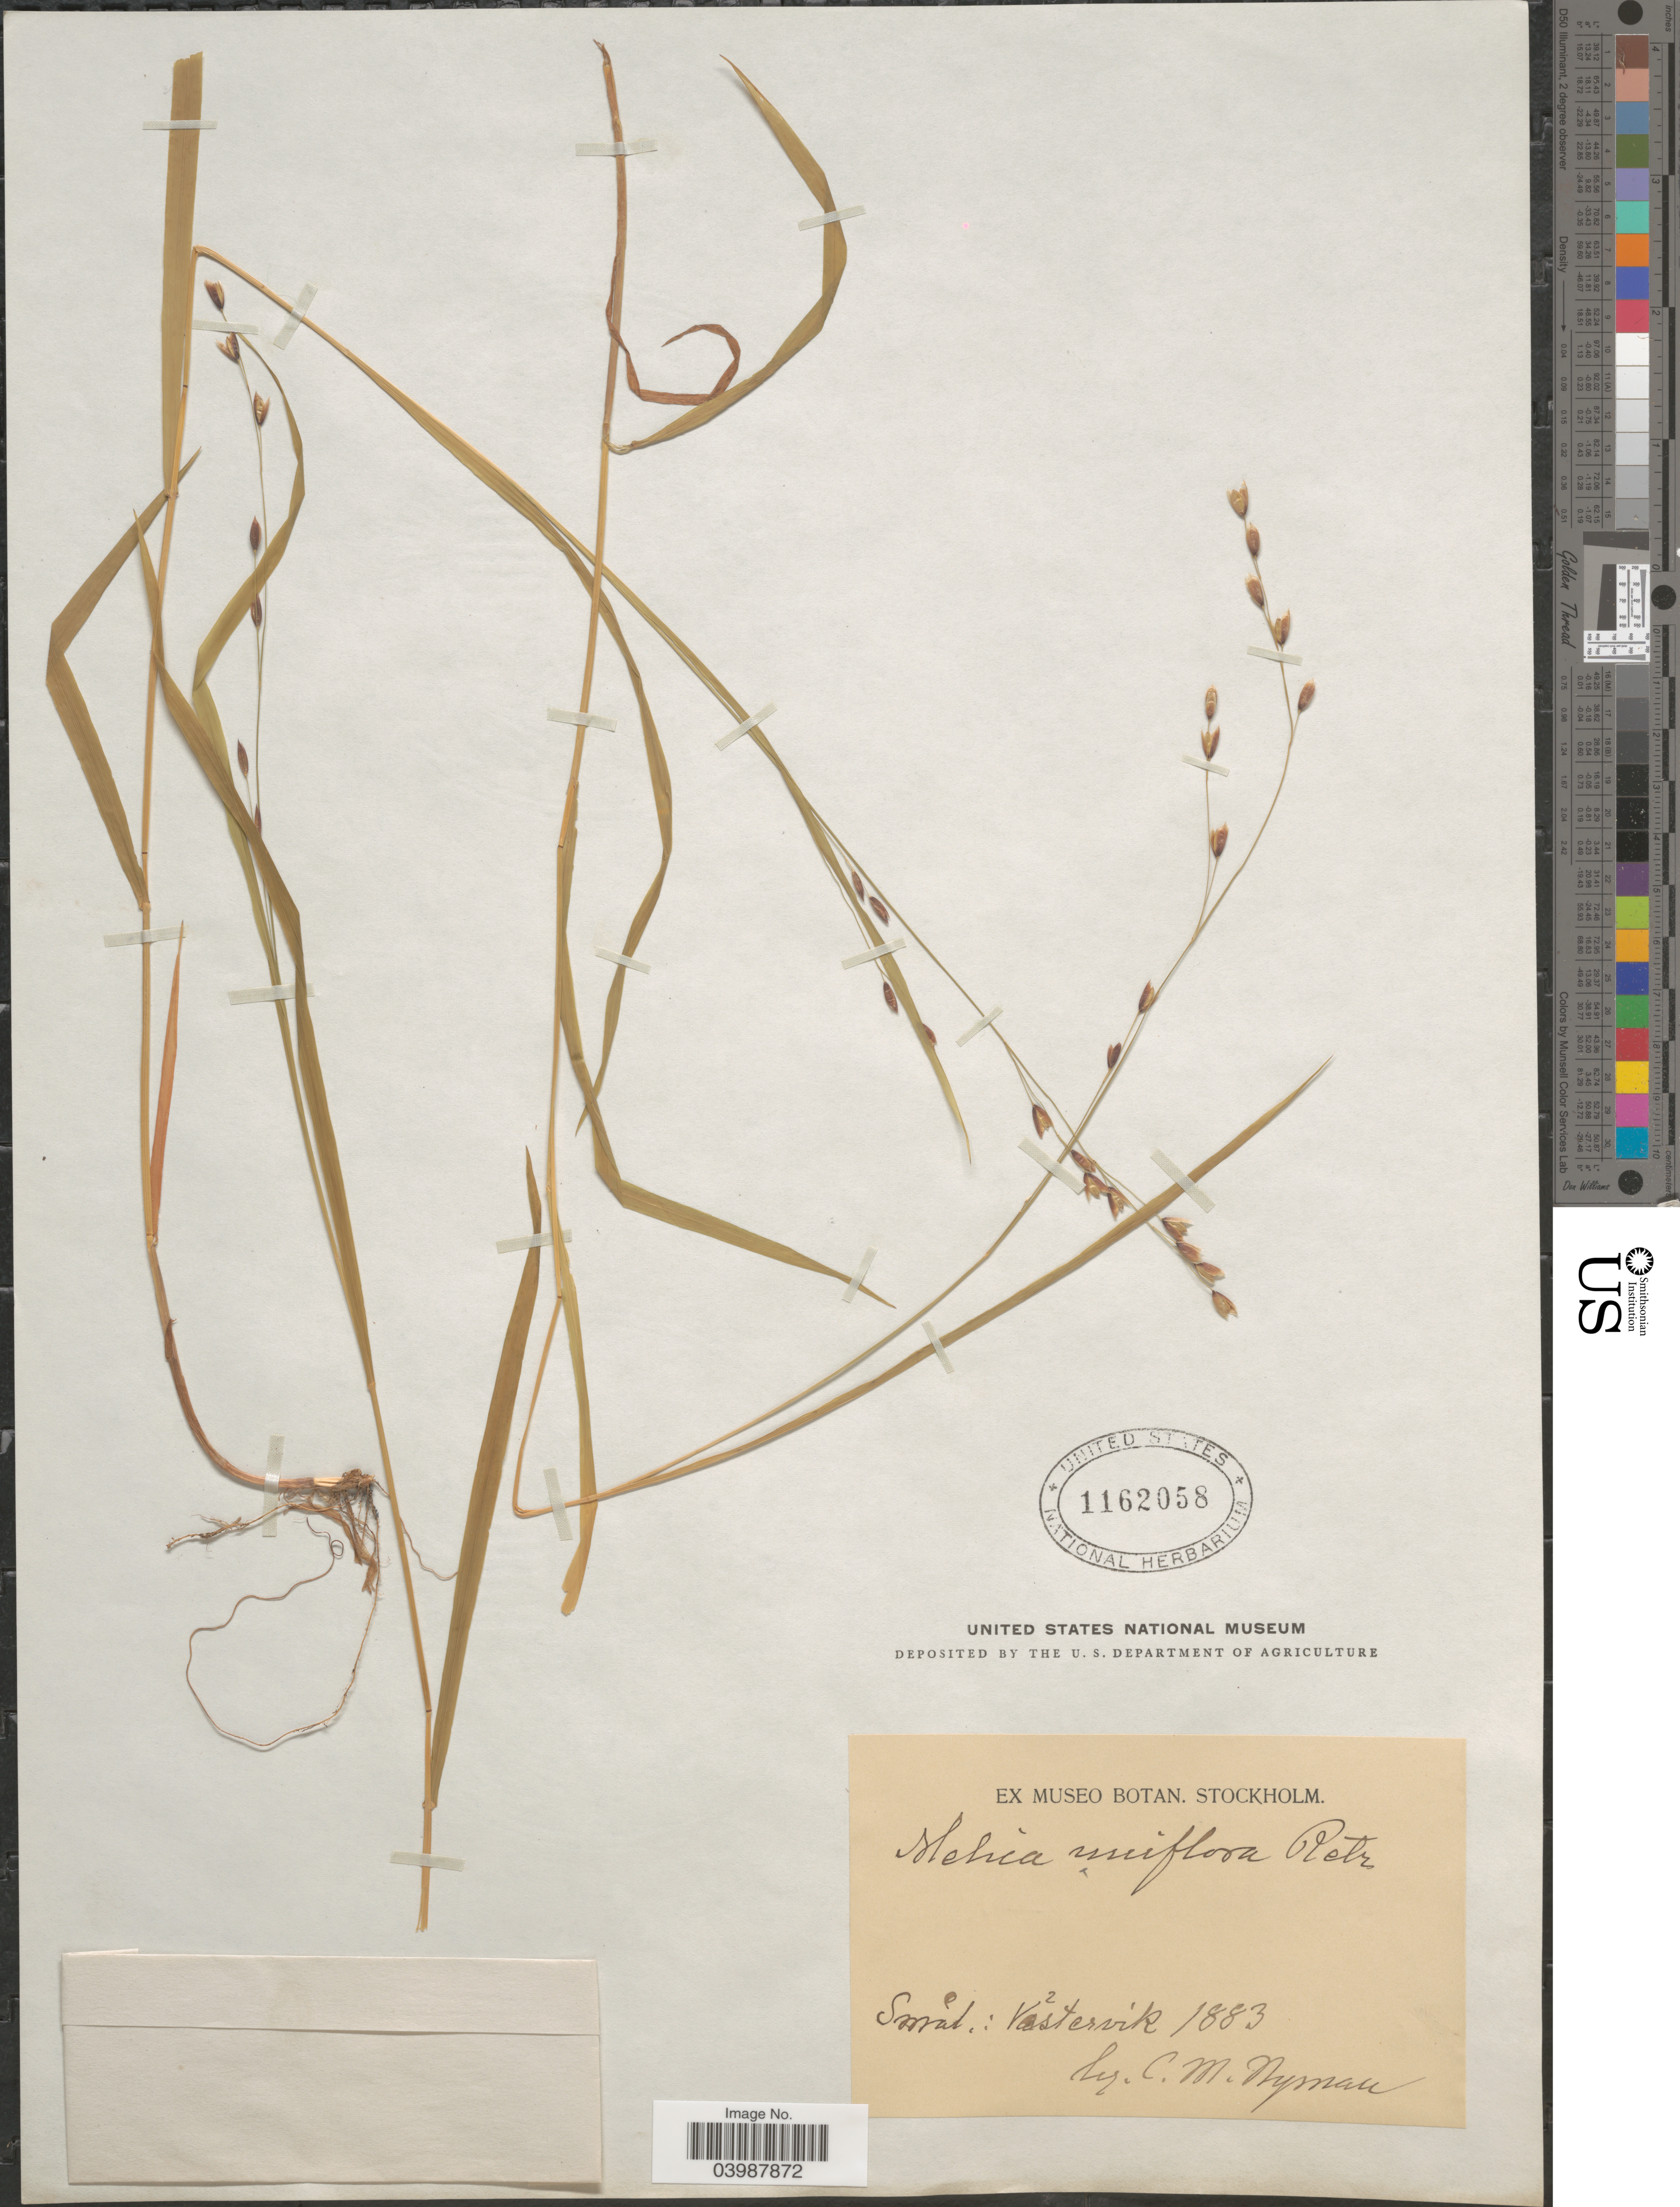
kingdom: Plantae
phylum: Tracheophyta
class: Liliopsida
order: Poales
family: Poaceae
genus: Melica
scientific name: Melica uniflora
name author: Retz.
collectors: C. Nyman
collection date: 1883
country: Sweden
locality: Smål.: Våstervik.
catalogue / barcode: US 1162058